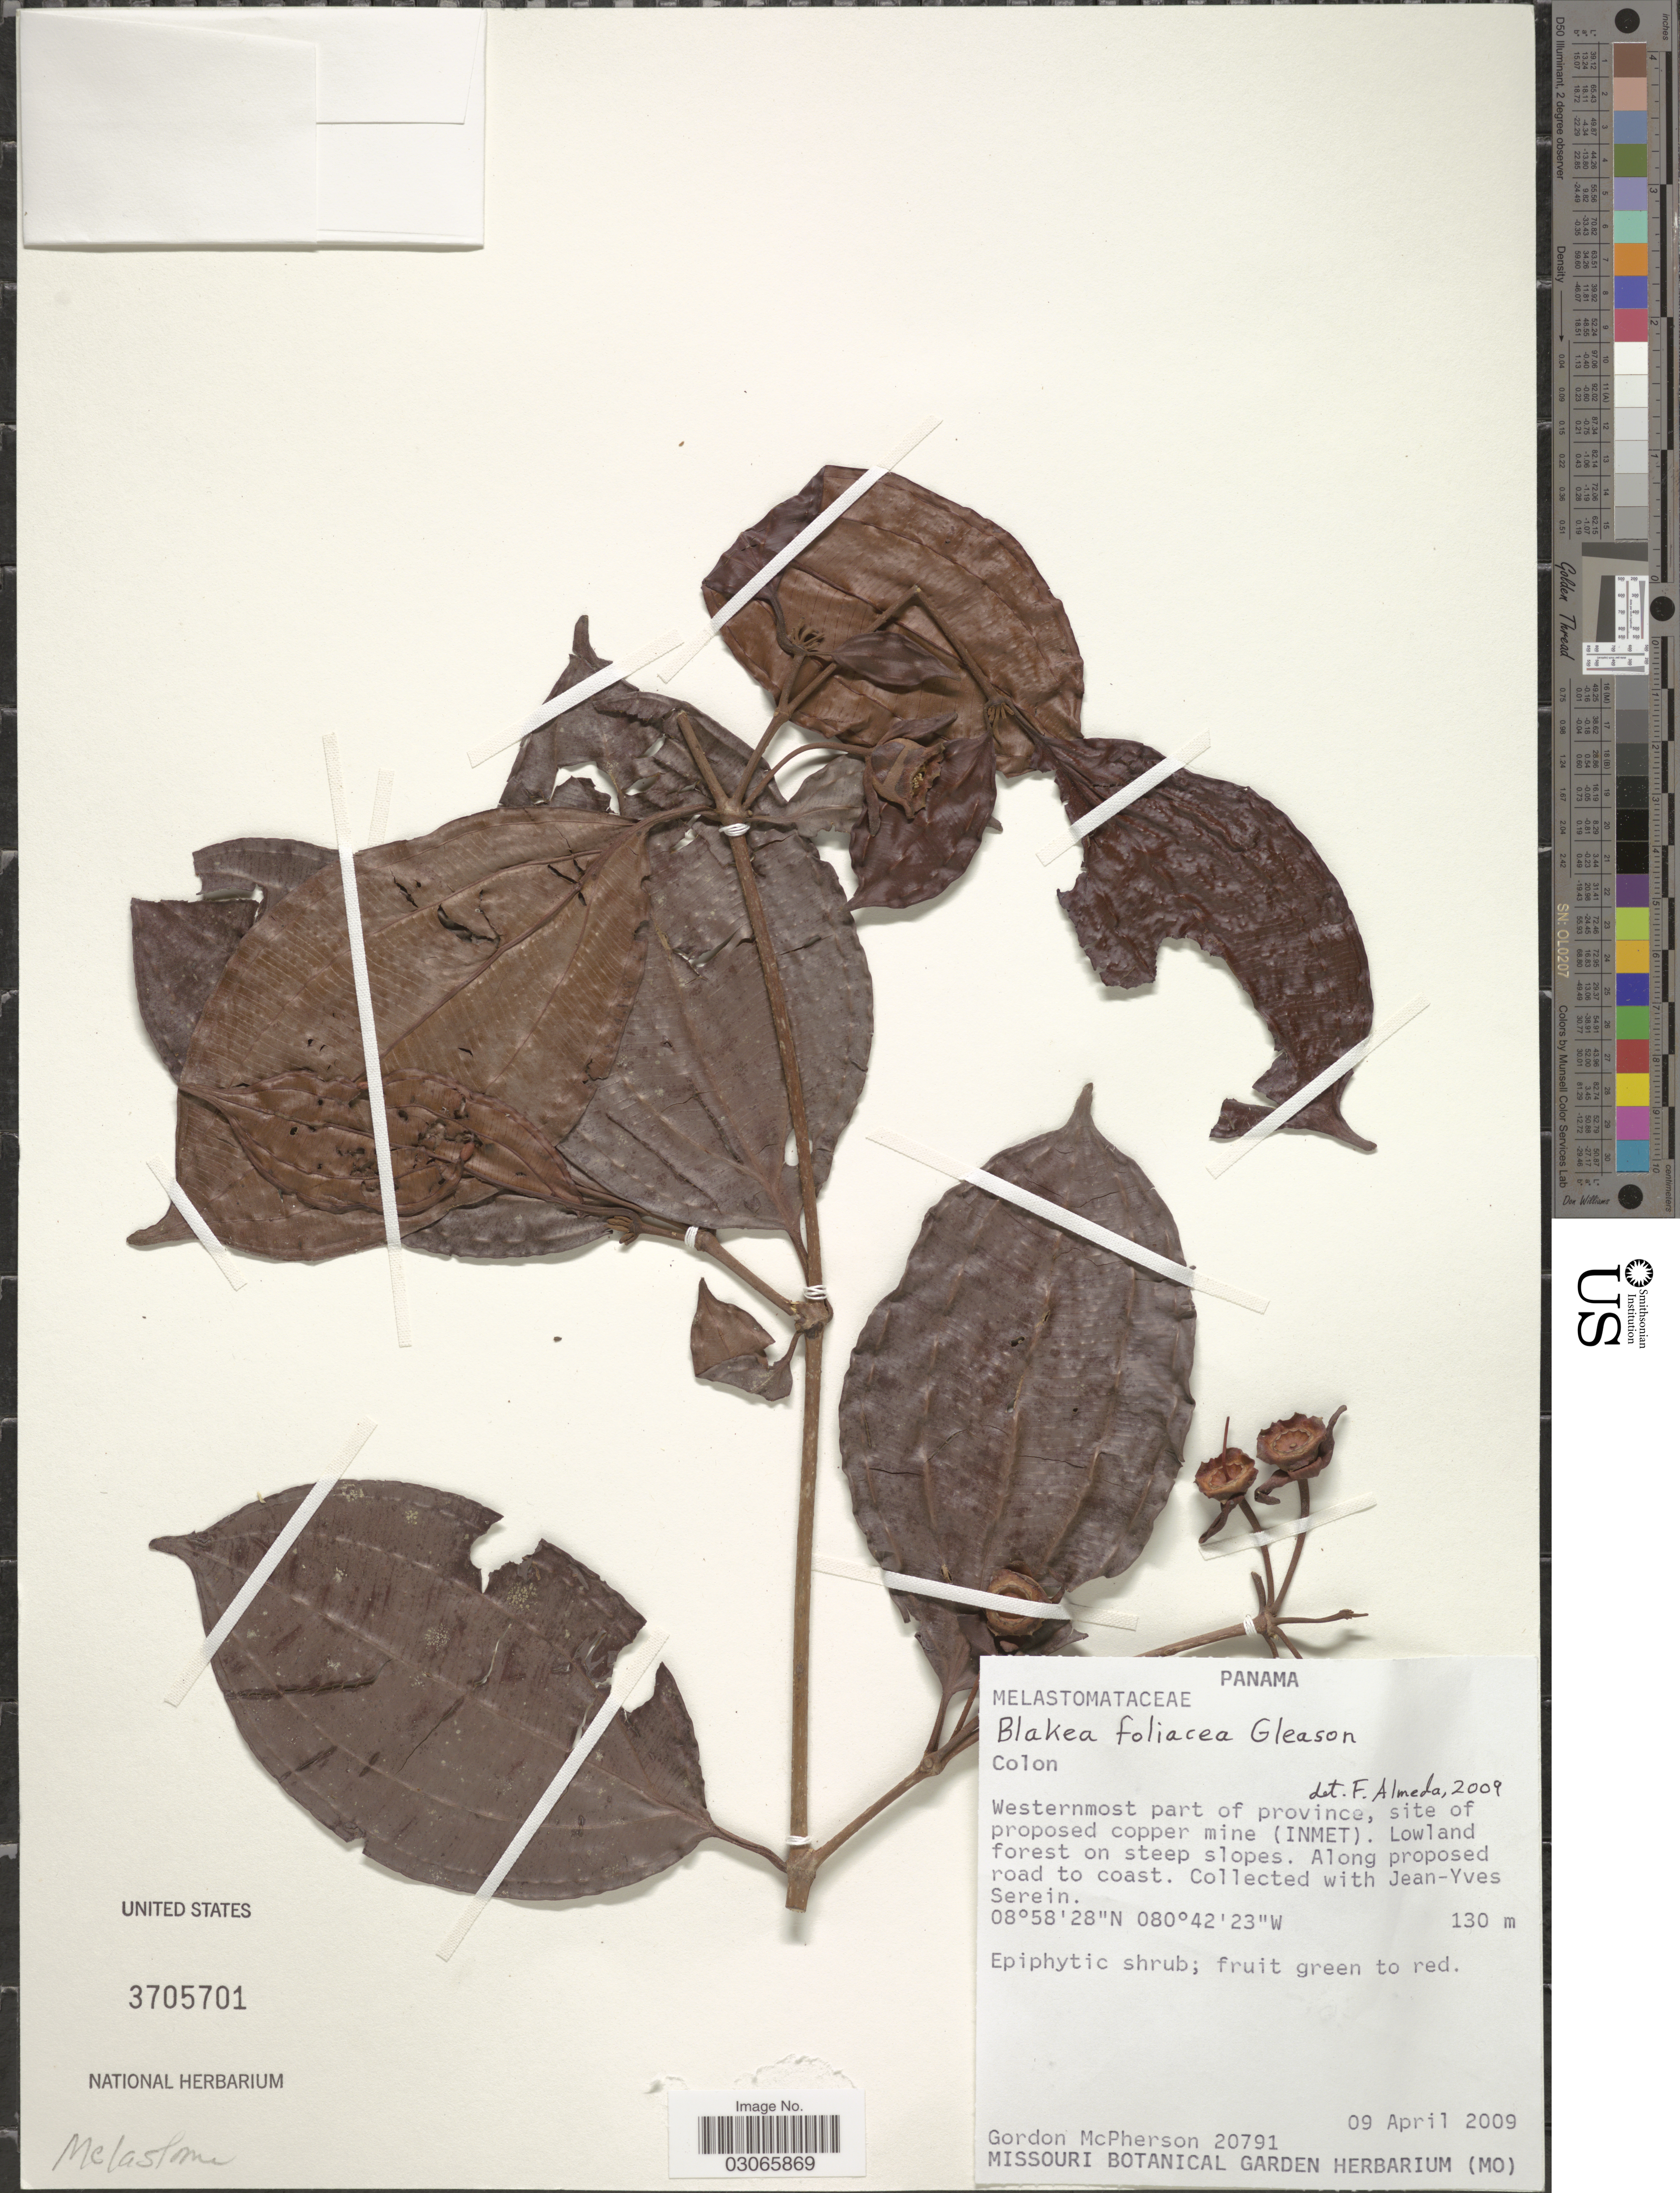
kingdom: Plantae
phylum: Tracheophyta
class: Magnoliopsida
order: Myrtales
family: Melastomataceae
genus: Blakea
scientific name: Blakea foliacea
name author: Gleason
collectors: G. D. McPherson & J. Serein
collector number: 20791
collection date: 2009-04-09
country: Panama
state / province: Colón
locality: Westernmost part of province, site of proposed copper mine (INMET).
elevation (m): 130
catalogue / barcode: US 3705701